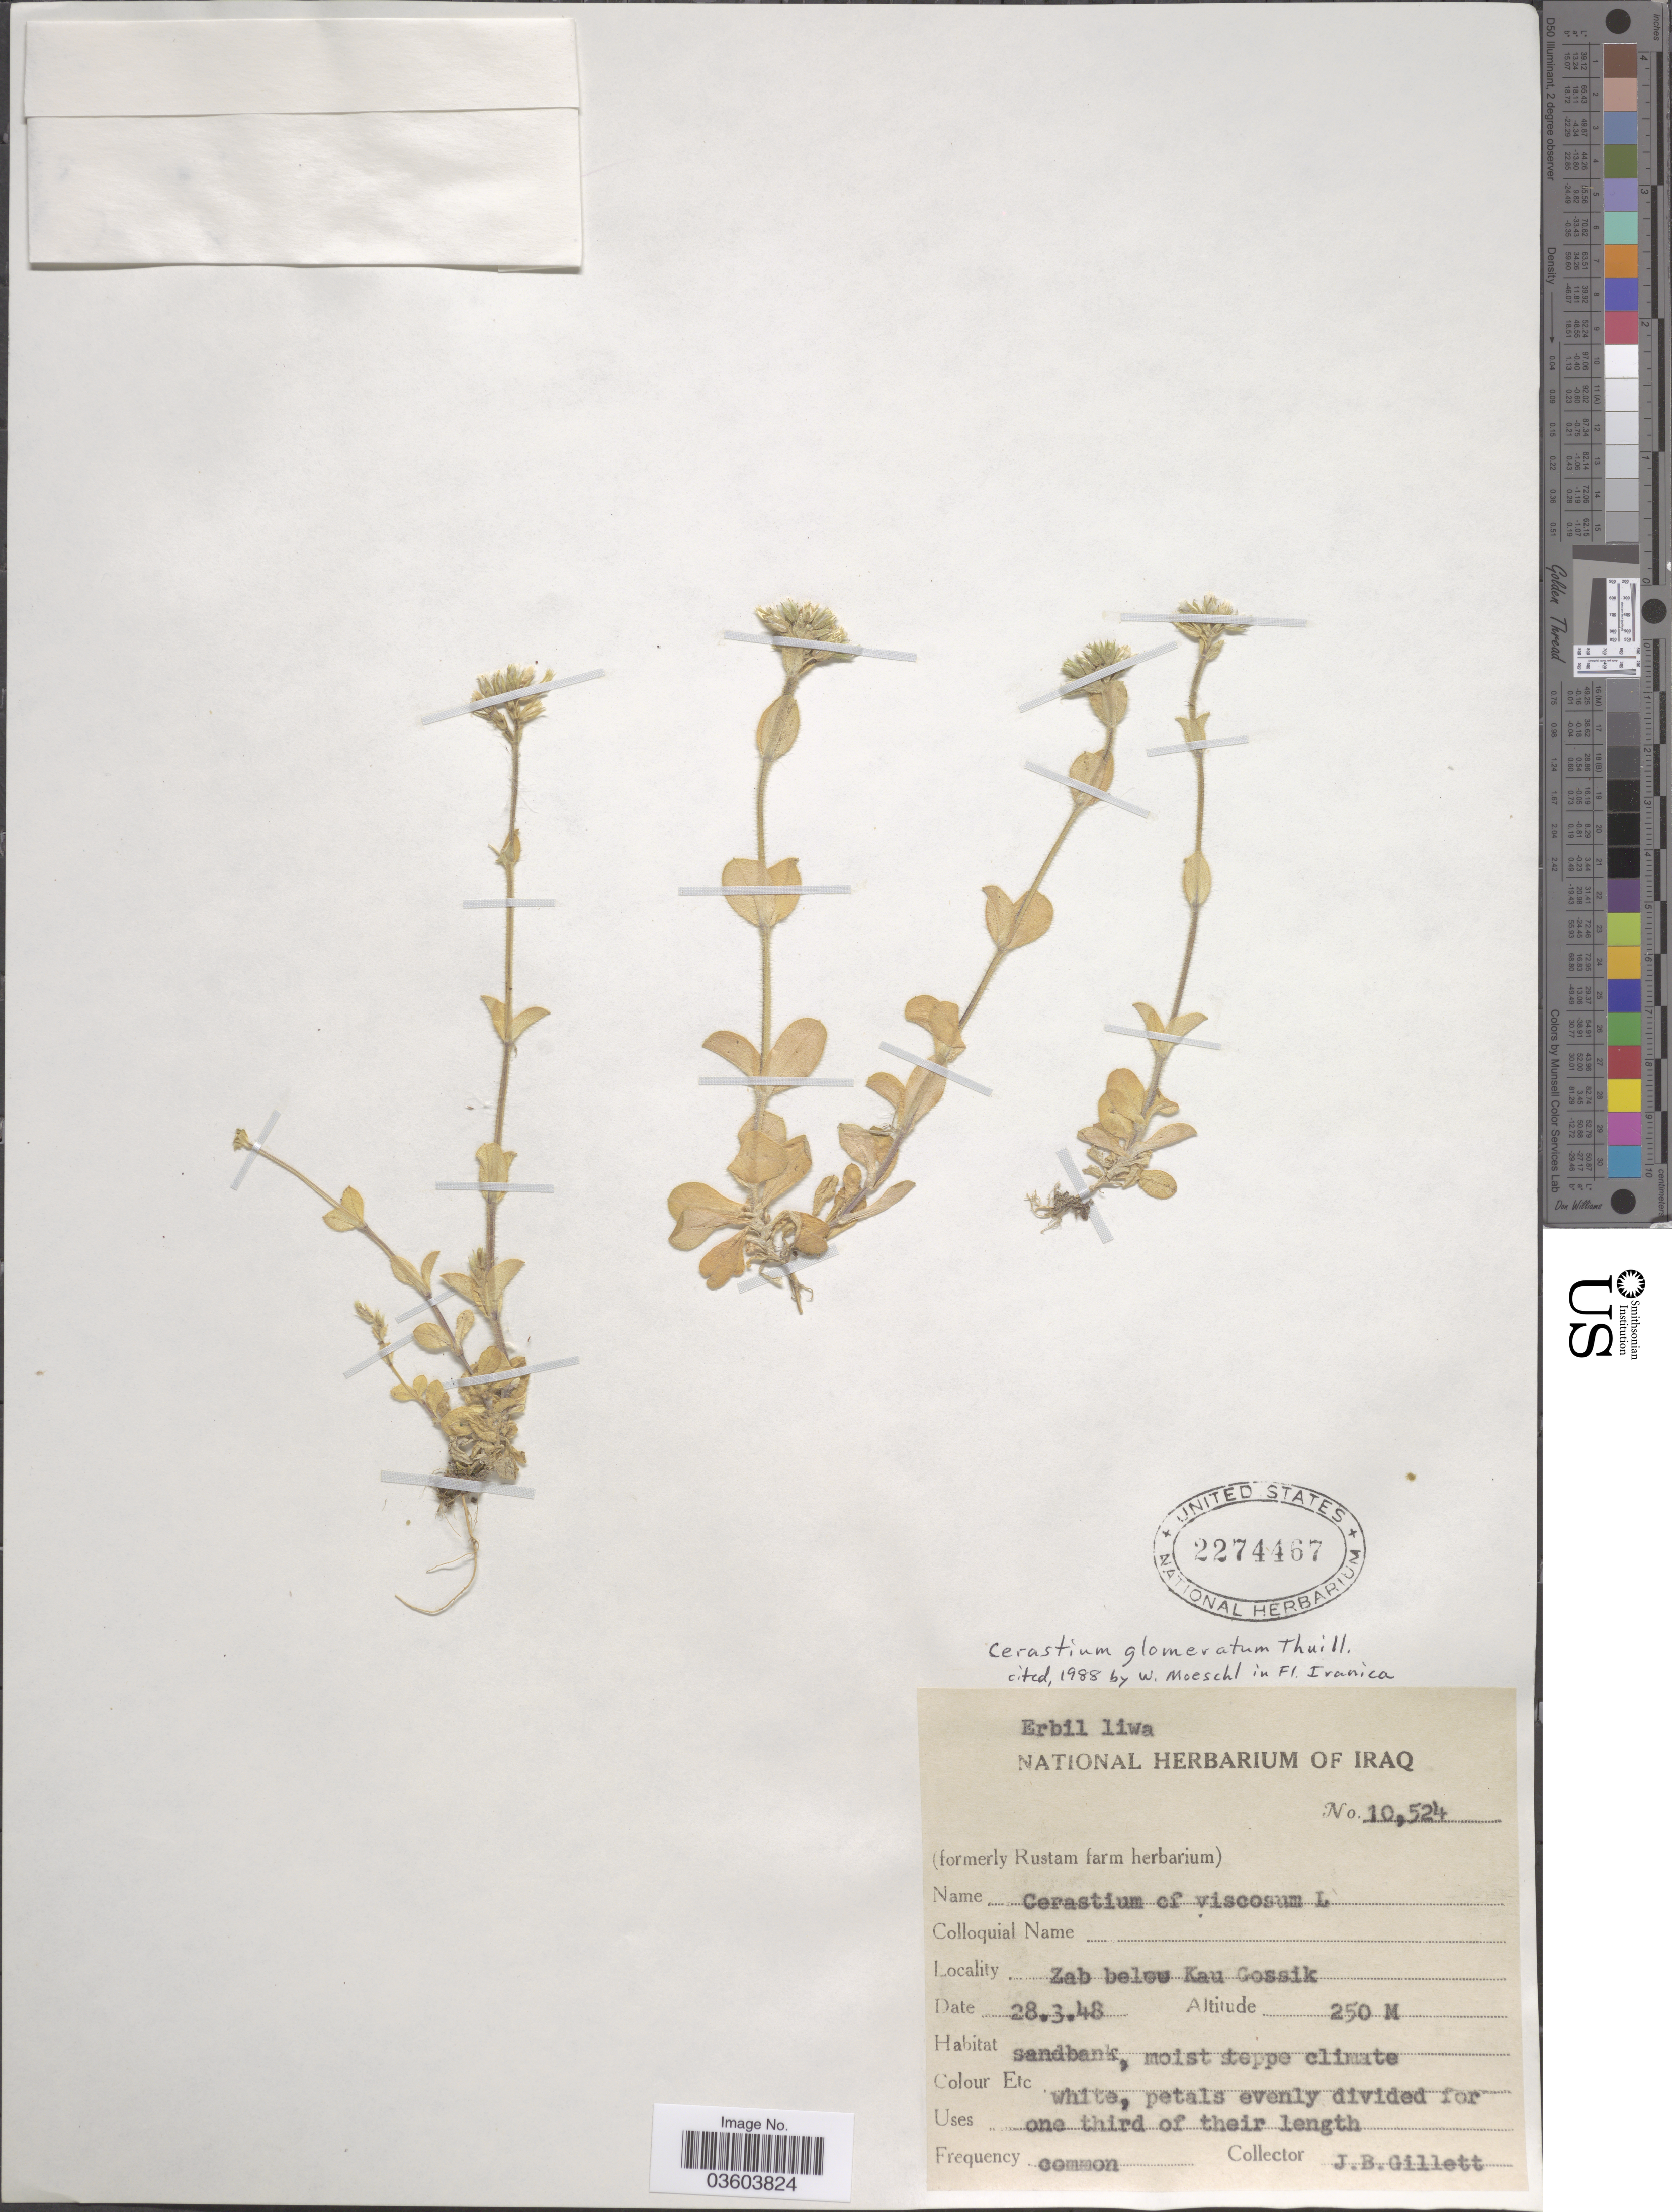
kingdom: Plantae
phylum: Tracheophyta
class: Magnoliopsida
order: Caryophyllales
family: Caryophyllaceae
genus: Cerastium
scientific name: Cerastium glomeratum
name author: Thuill.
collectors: J. B. Gillett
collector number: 10524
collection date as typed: Transcribed d/m/y: 28/3/48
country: Iraq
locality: Zab below Kau Gossik.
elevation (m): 250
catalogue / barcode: US 2274467